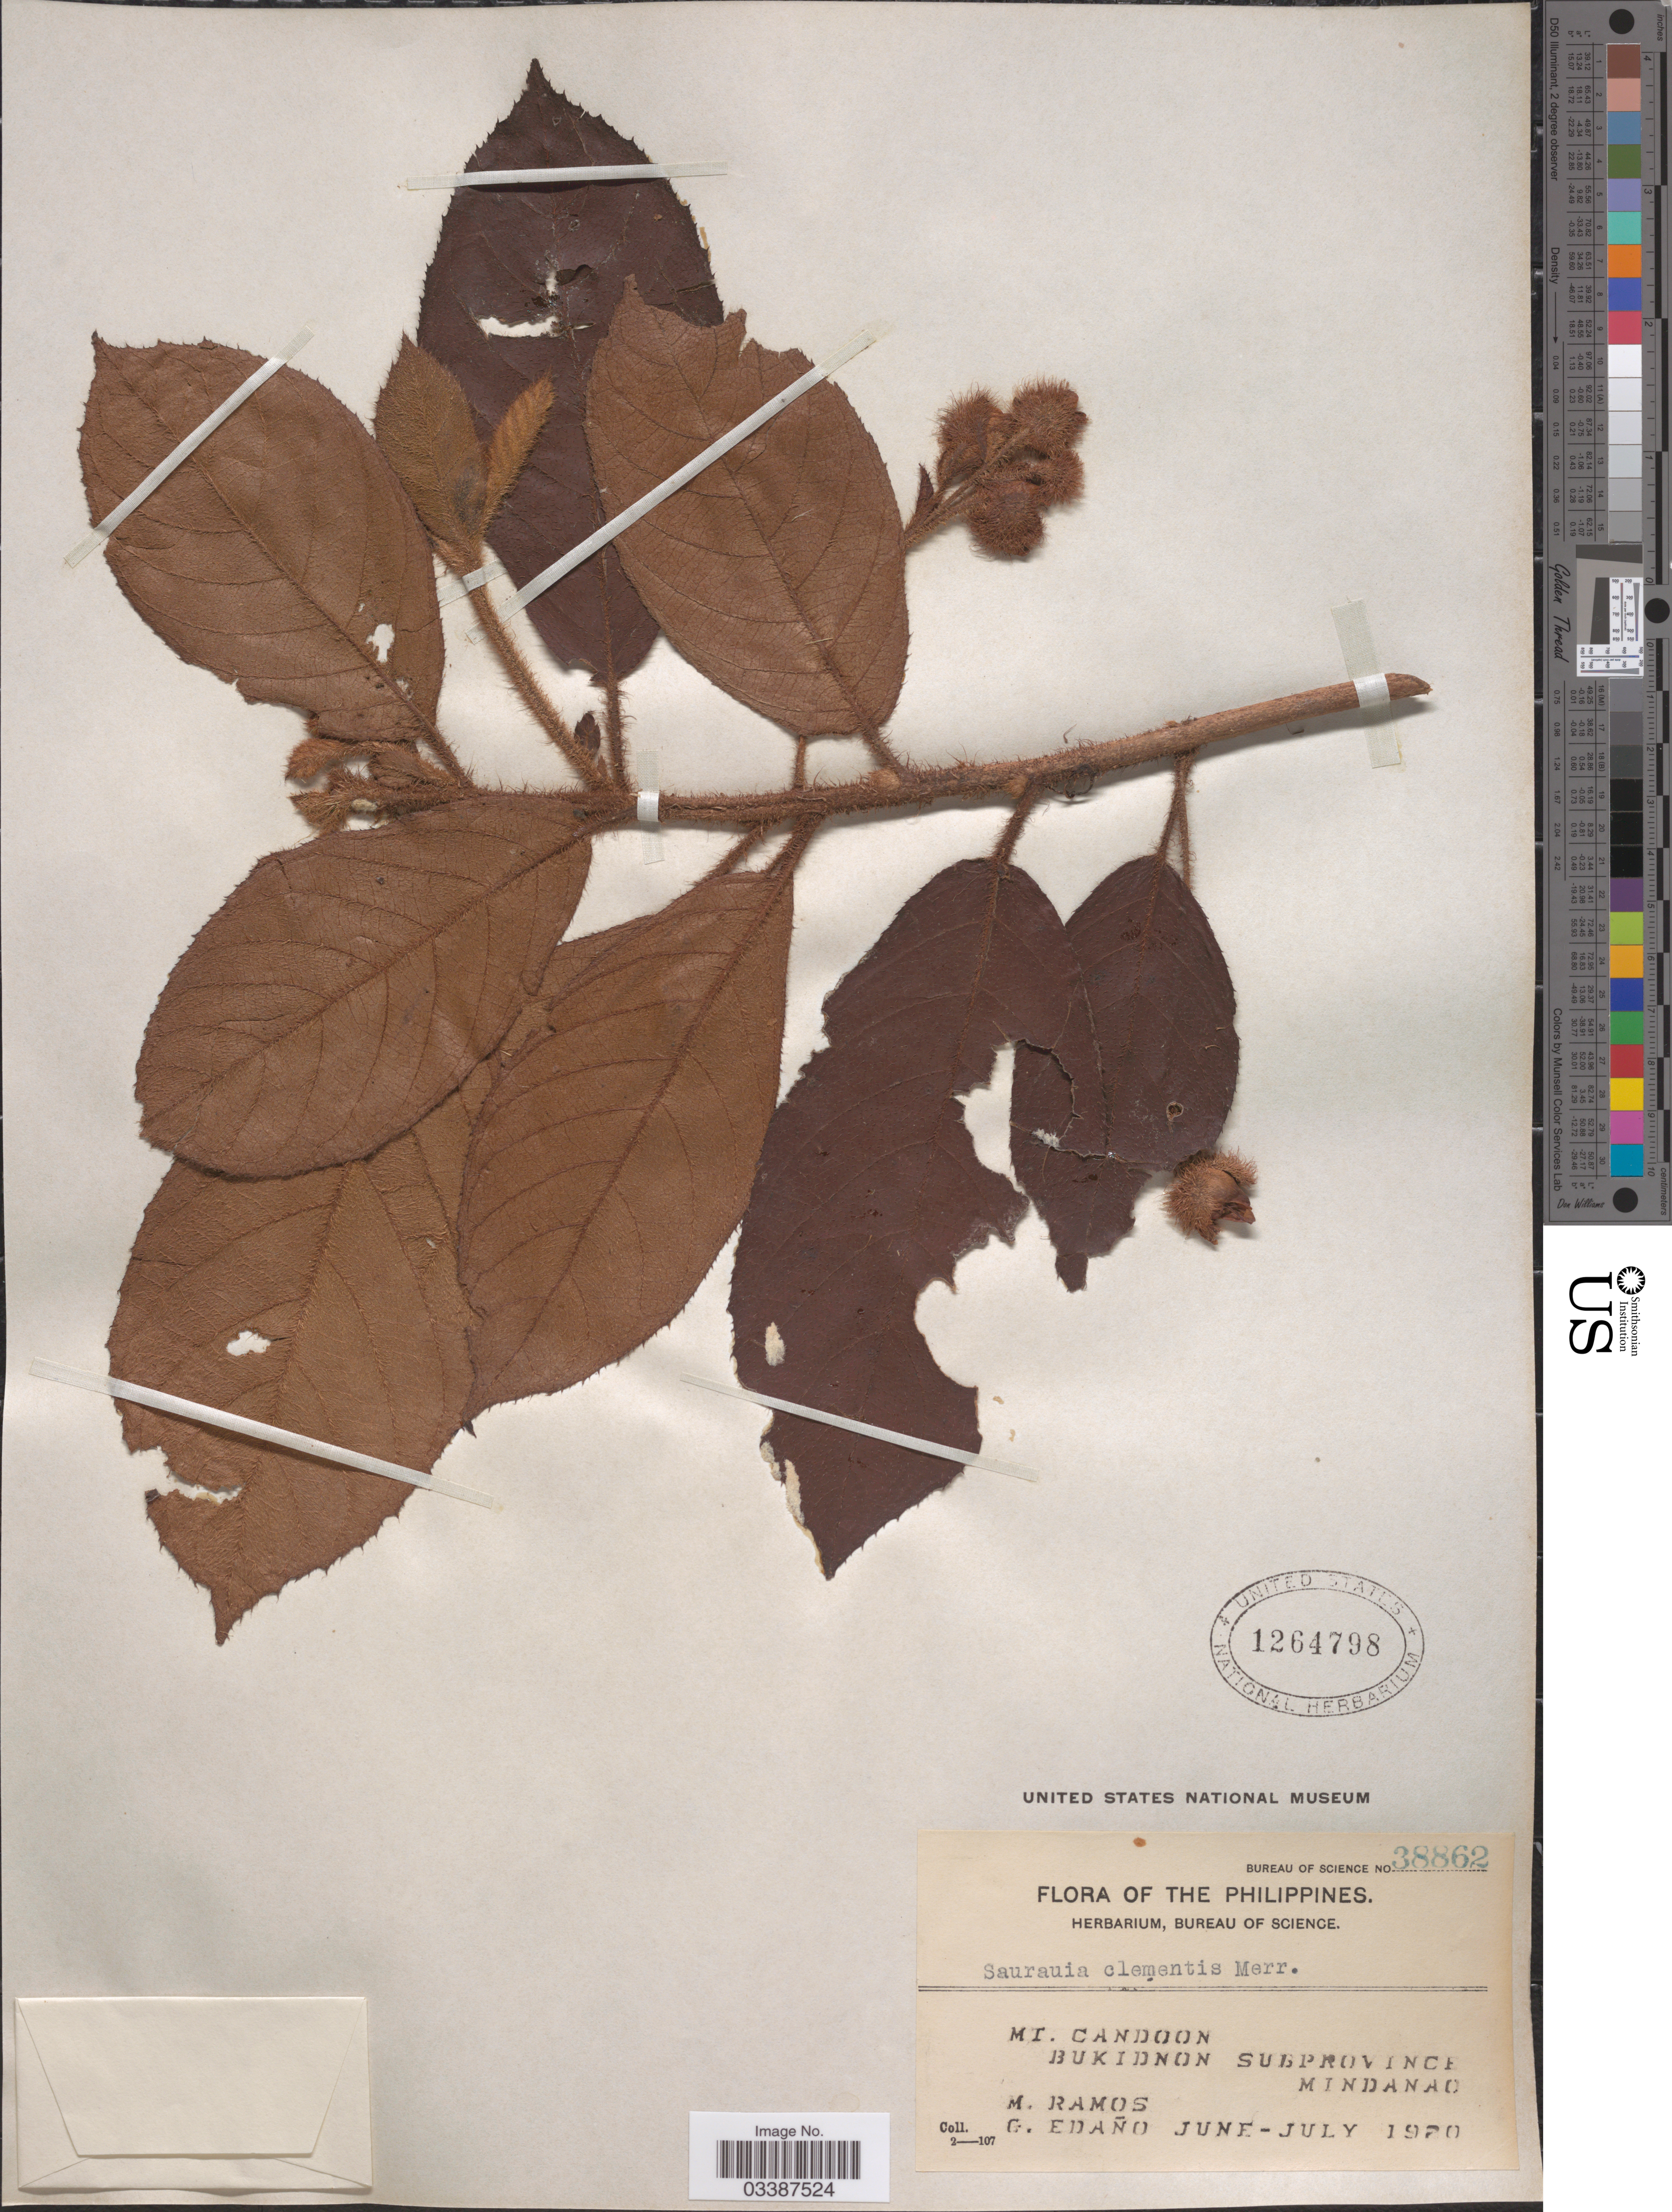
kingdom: Plantae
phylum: Tracheophyta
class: Magnoliopsida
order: Ericales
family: Actinidiaceae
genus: Saurauia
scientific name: Saurauia clementis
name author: Merr.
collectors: M. Ramos & G. Edaño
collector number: Bureau of Science 38862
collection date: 1920-06/1920-07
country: Philippines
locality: Mt. Candoon, Bukidnon Subprovince, Mindanao.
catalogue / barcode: US 1264798